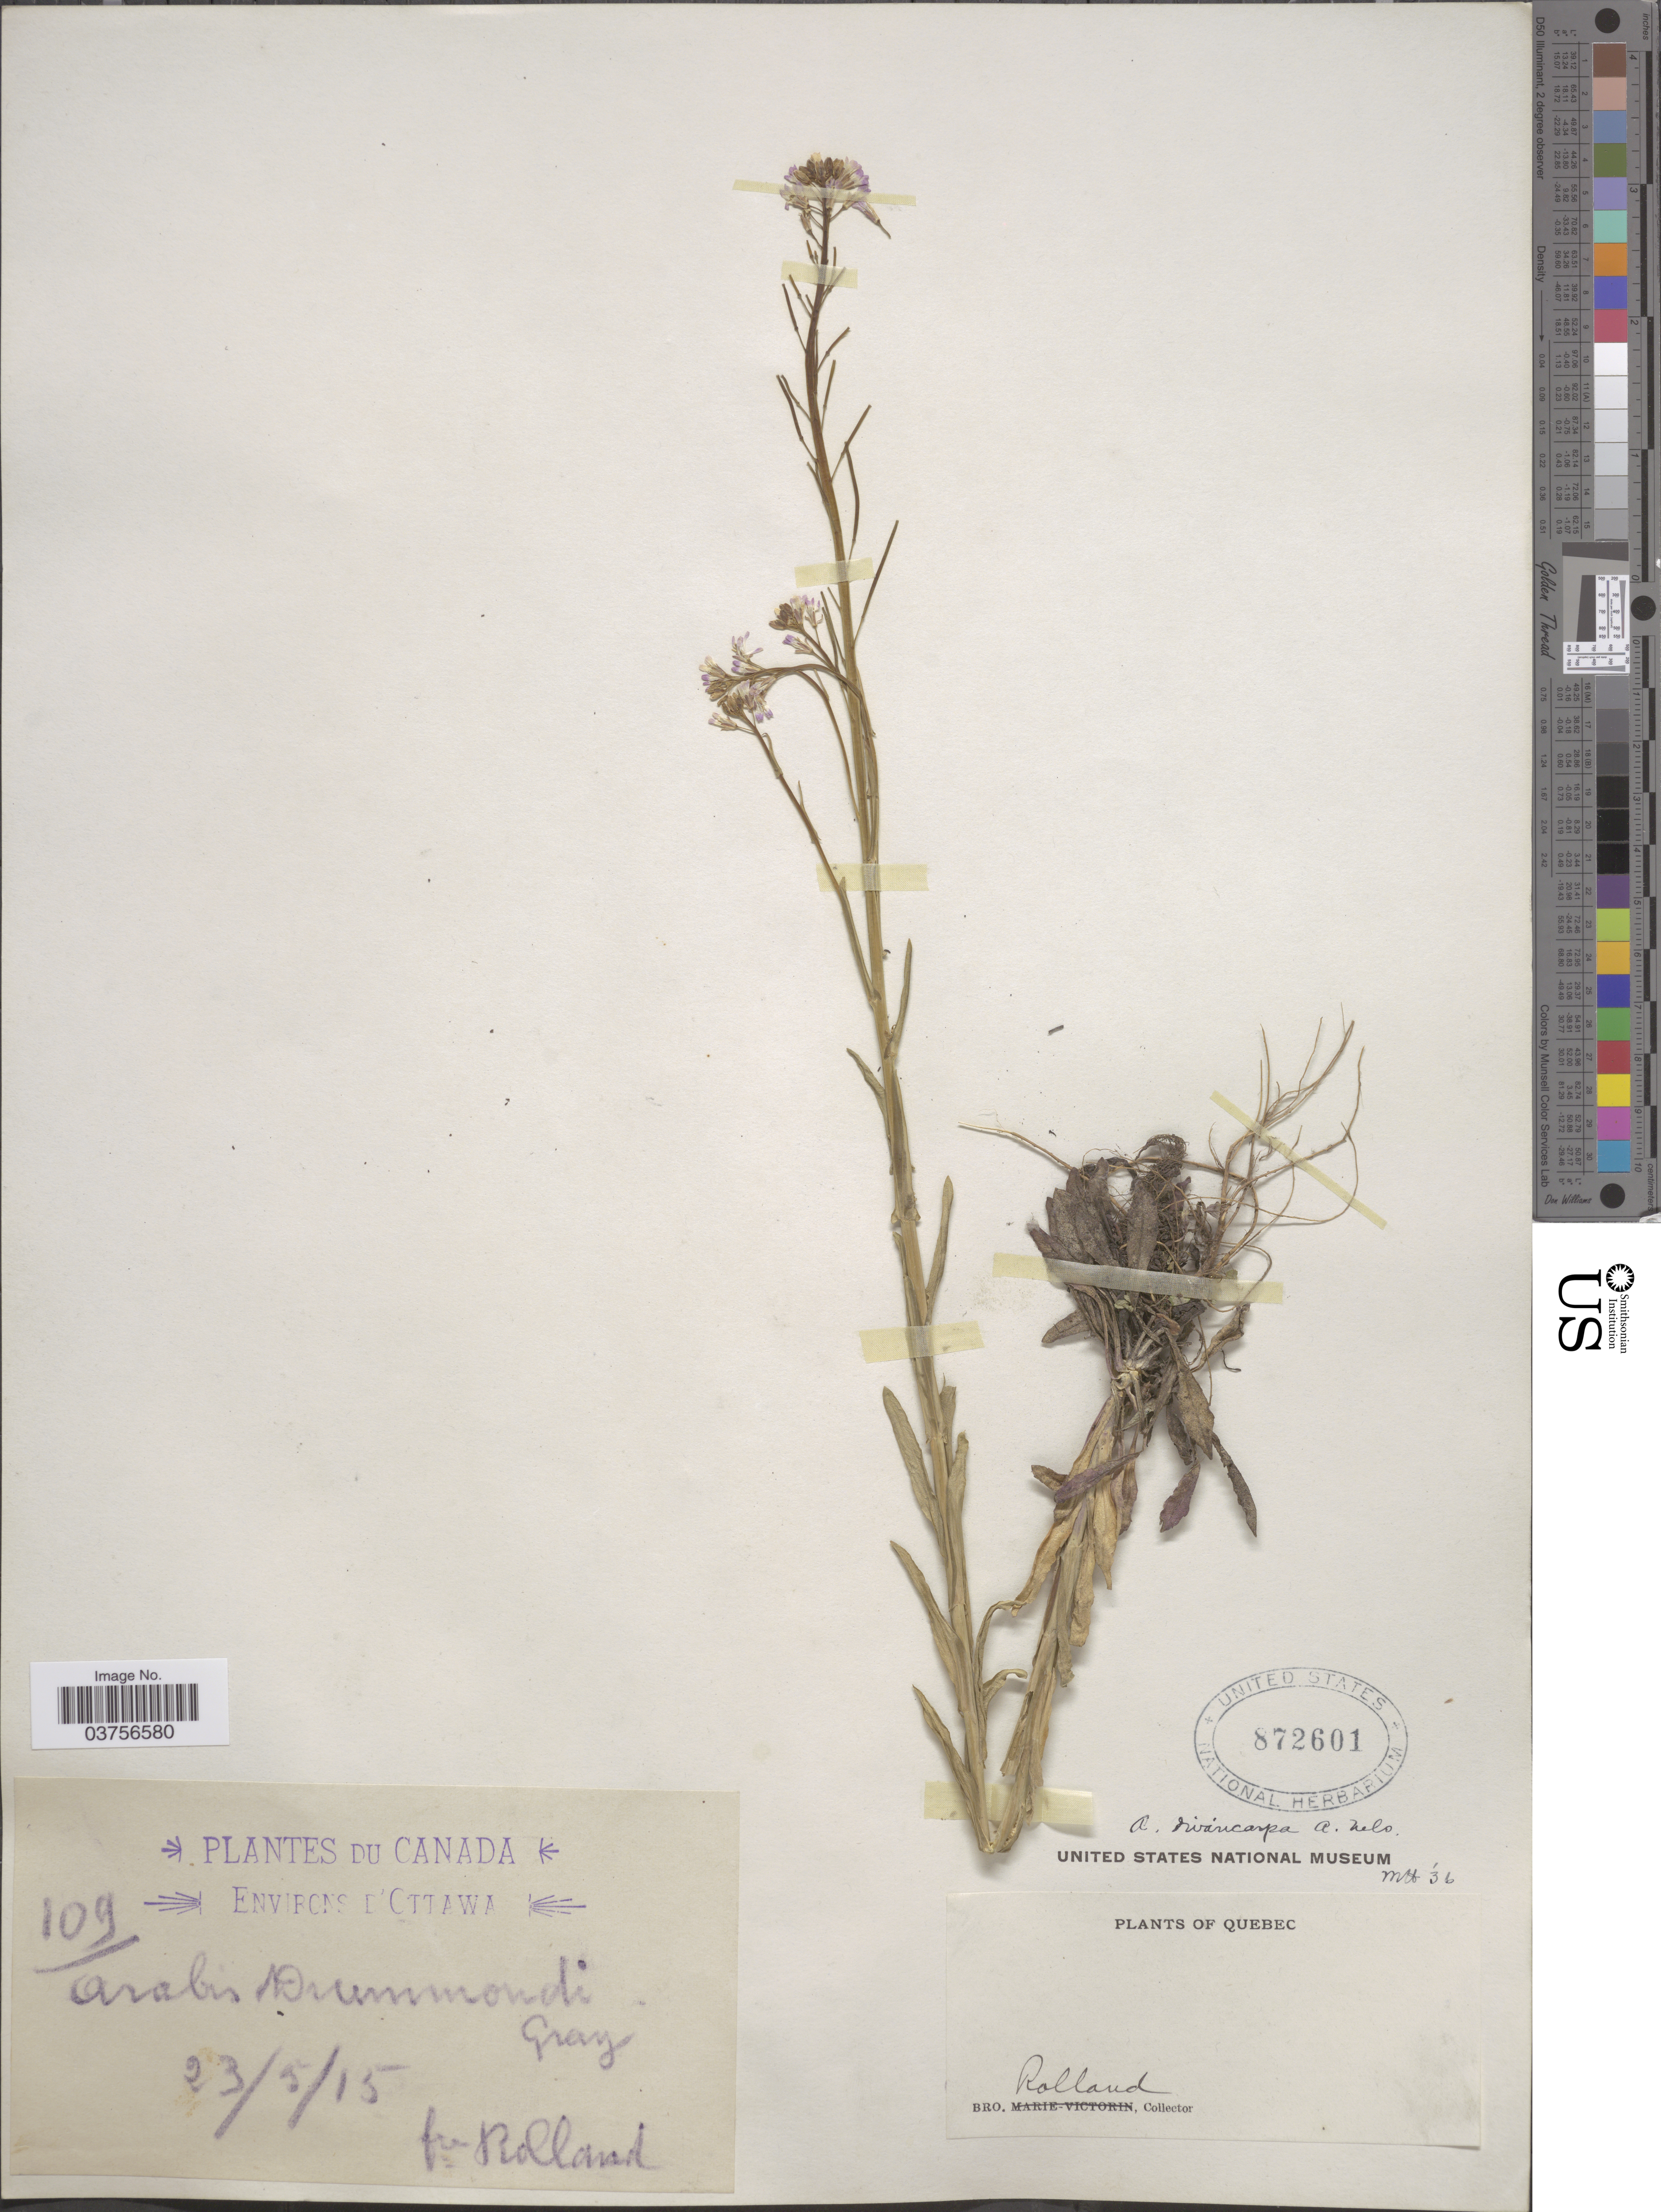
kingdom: Plantae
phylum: Tracheophyta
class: Magnoliopsida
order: Brassicales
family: Brassicaceae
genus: Arabis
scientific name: Arabis divaricarpa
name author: A. Nelson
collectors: B. Rolland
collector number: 109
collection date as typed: Transcribed d/m/y: 23/5/15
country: Canada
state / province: Quebec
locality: Environs d'Ottawa.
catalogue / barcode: US 872601